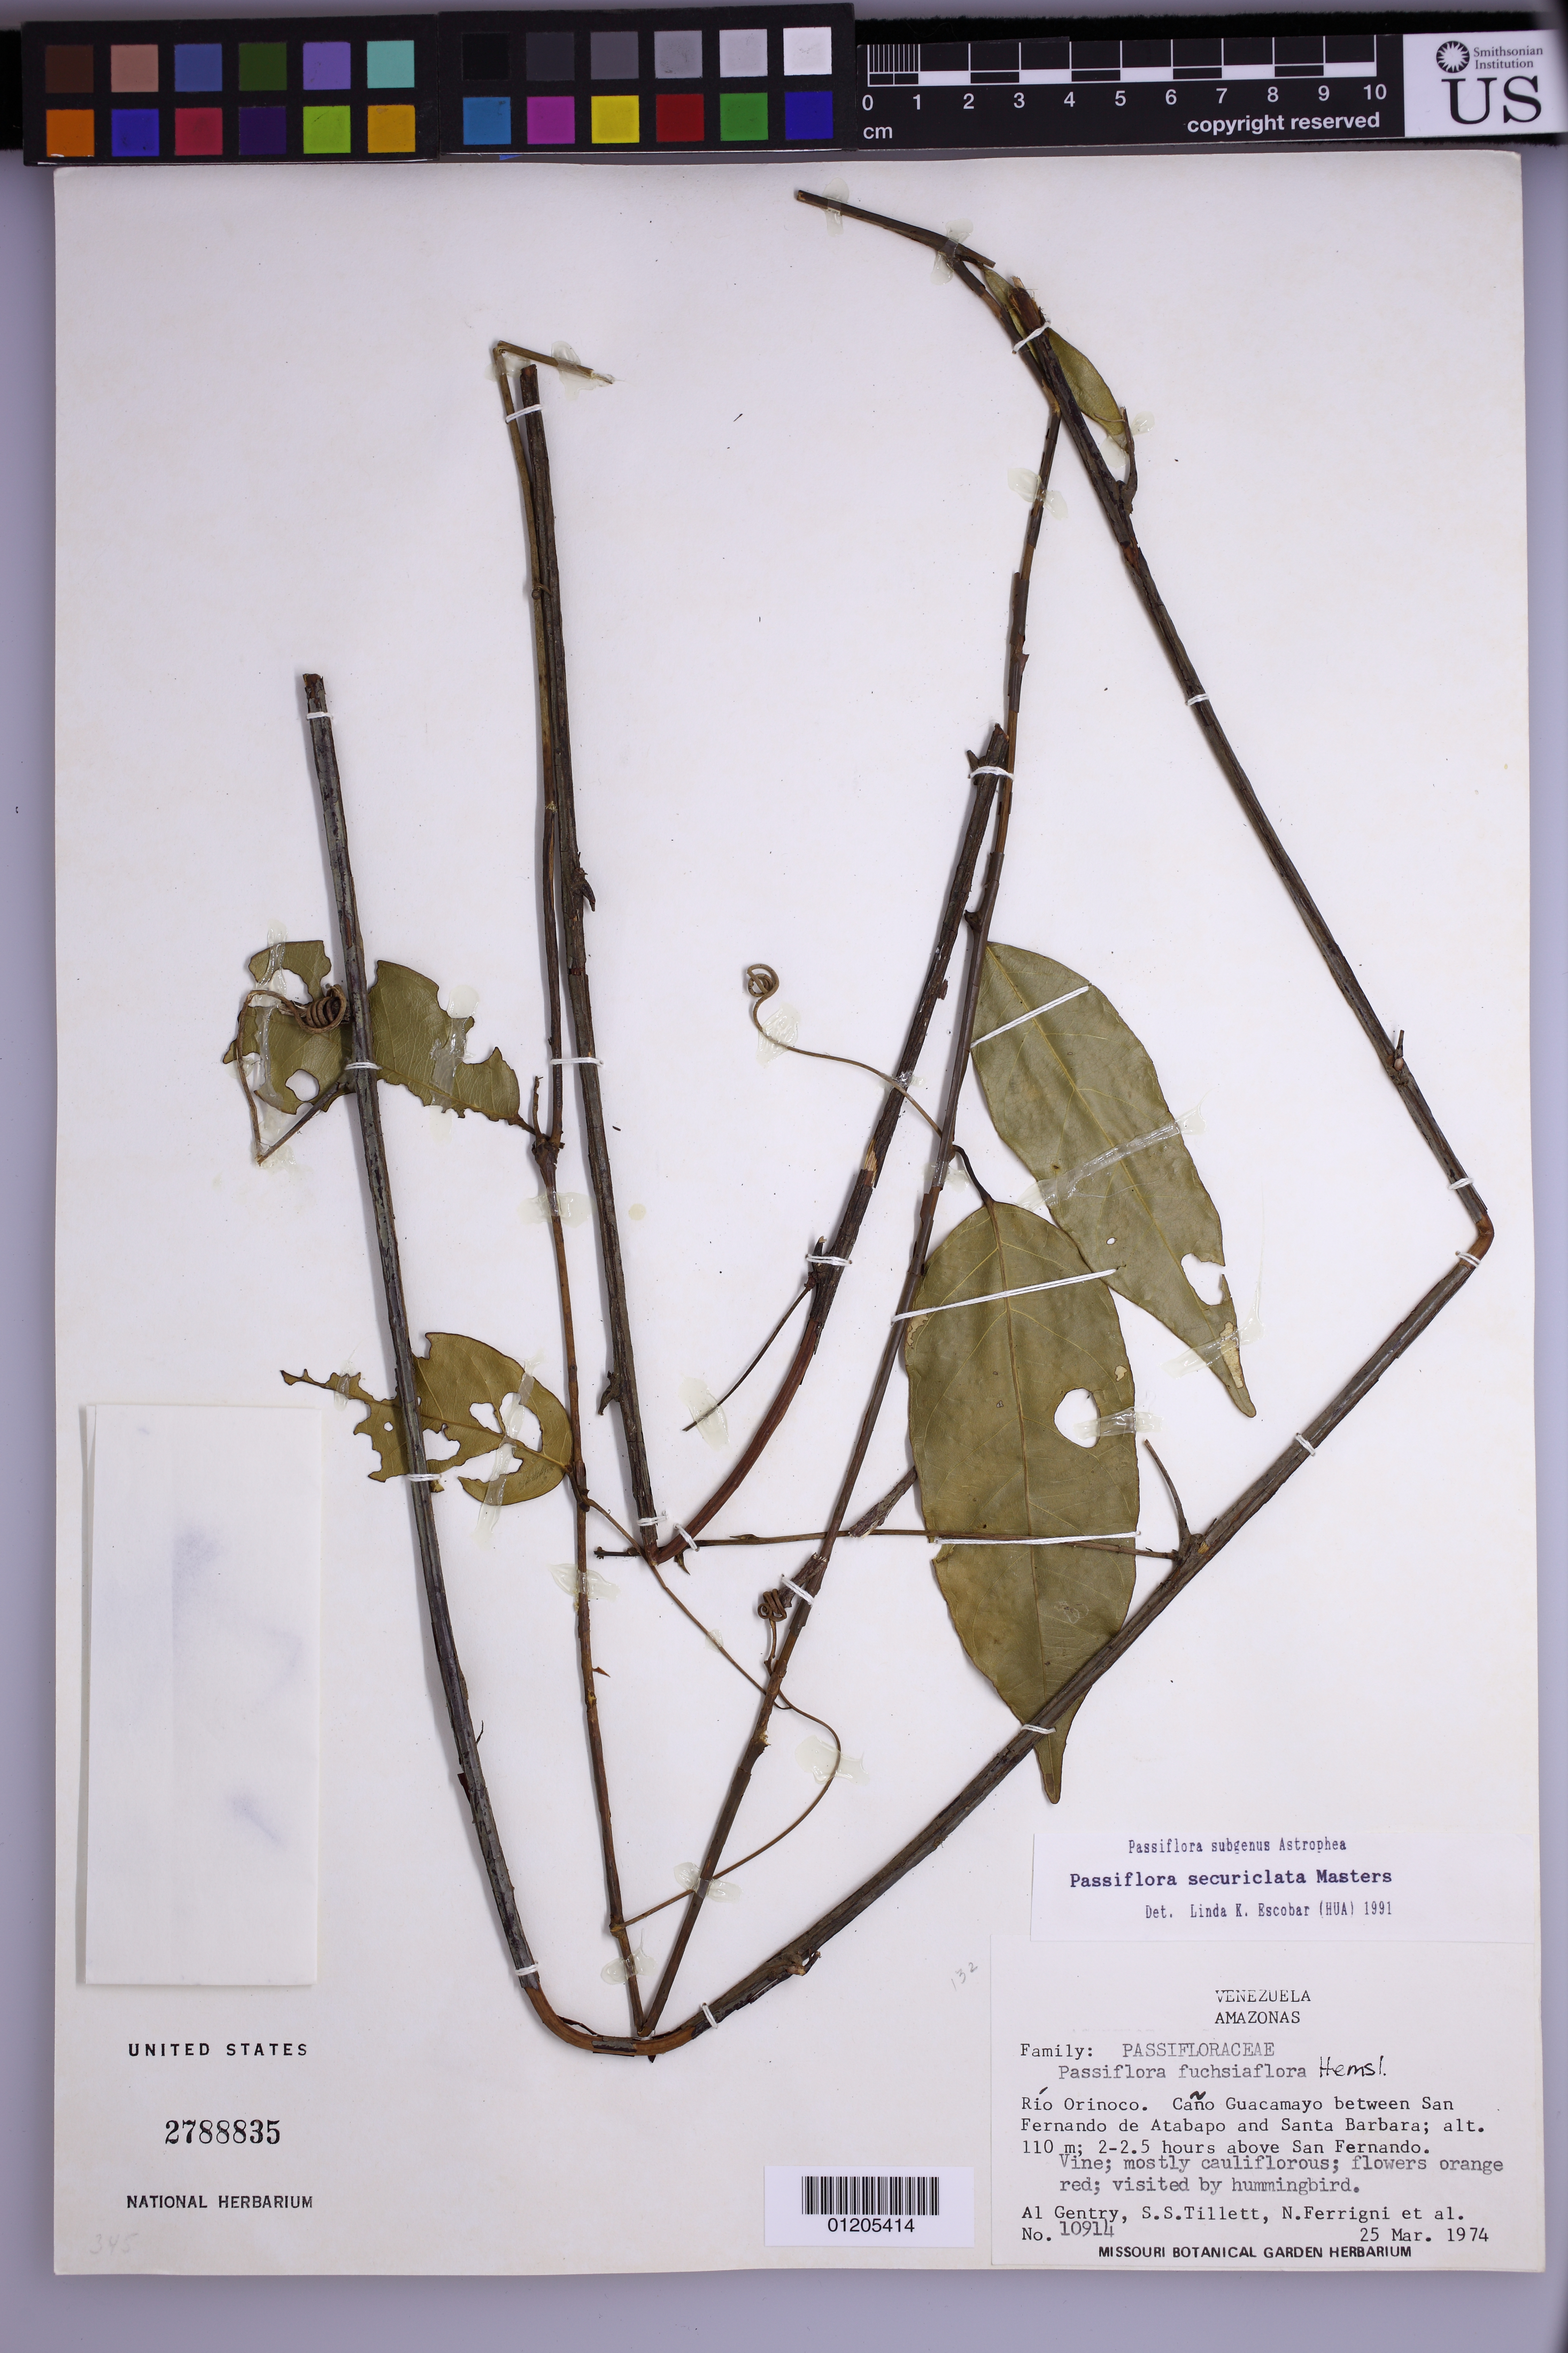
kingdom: Plantae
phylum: Tracheophyta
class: Magnoliopsida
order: Malpighiales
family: Passifloraceae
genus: Passiflora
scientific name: Passiflora securiclata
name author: Mast.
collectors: A. H. Gentry, S. S. Tillett & N. Ferrigni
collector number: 10914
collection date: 1974-03-25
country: Venezuela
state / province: Amazonas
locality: Rio Orinoco. Cano Guacamayo between San Fernando de Atabapo and Santa Barbara; 2-2.5 hours above San Fernando.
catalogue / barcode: US 2788835